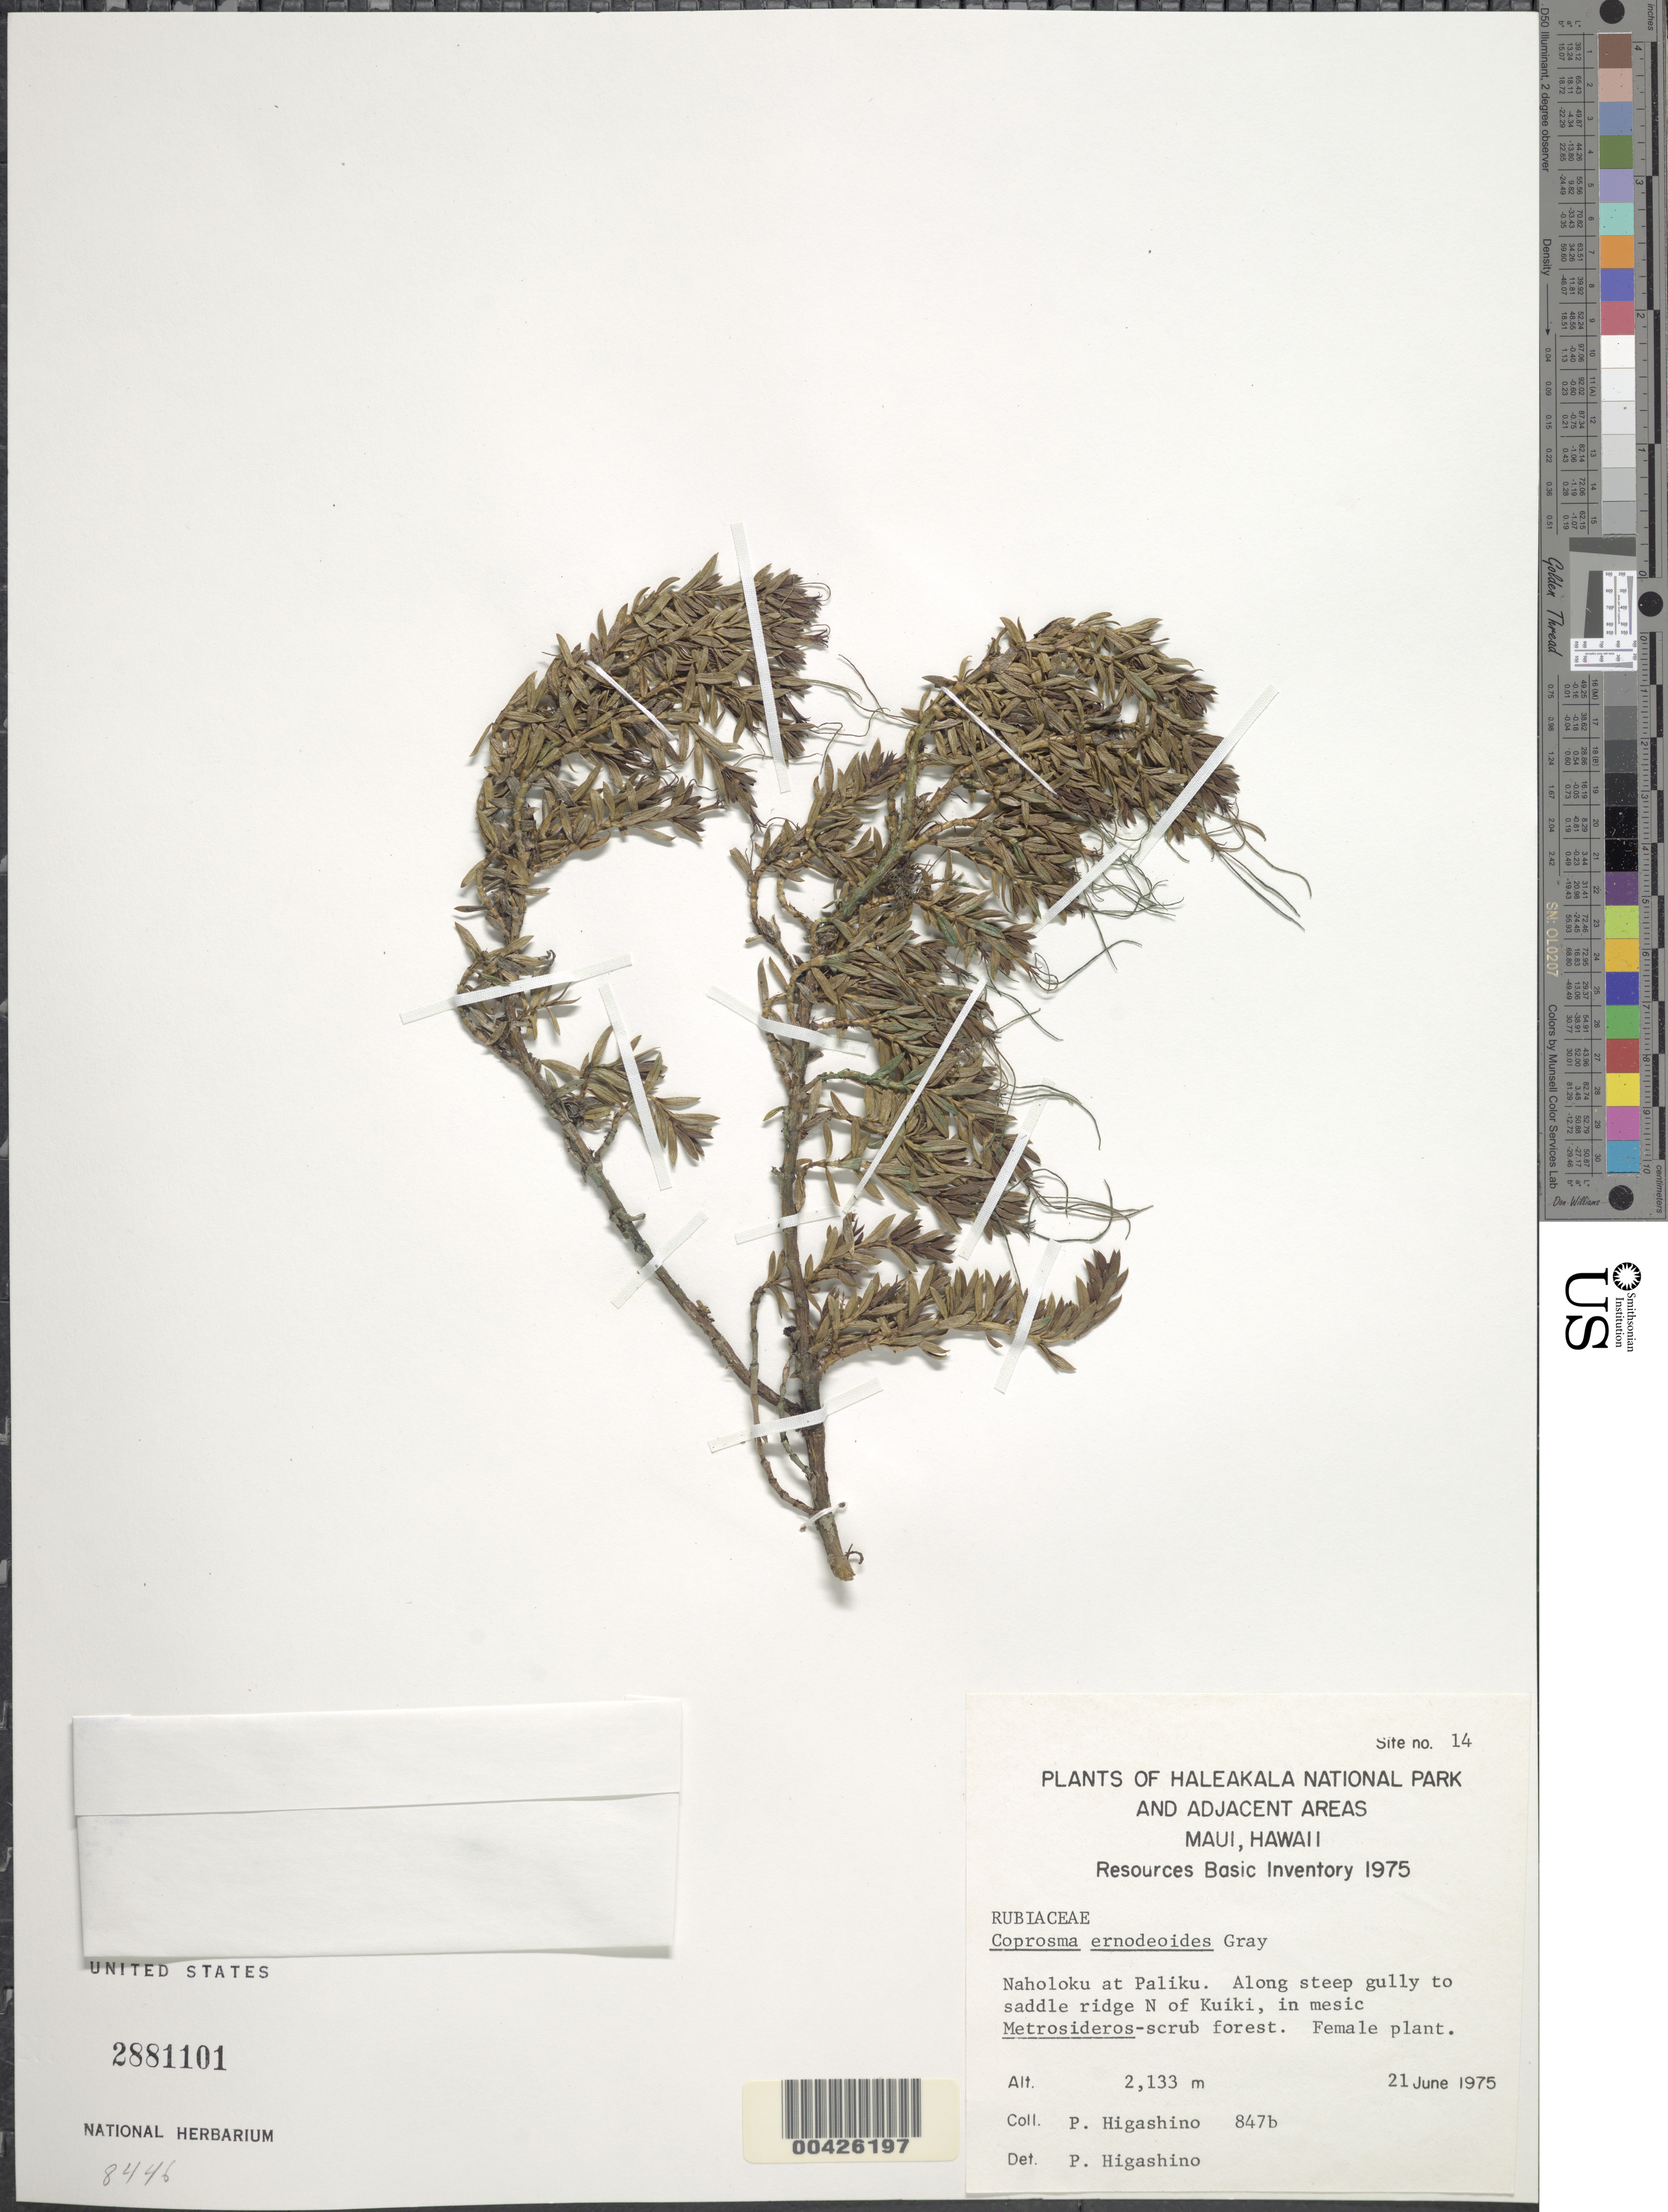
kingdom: Plantae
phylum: Tracheophyta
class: Magnoliopsida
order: Gentianales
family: Rubiaceae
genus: Coprosma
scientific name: Coprosma ernodeoides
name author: A. Gray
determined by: Higashino, P.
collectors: P. Higashino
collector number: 847b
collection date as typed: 21 Jun 1975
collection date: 1975-06-21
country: United States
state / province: Hawaii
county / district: Maui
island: Maui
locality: Naholoku at Paliku. Along steep gully to saddle ridge N of Kuiki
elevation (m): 2133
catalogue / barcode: US 2881101